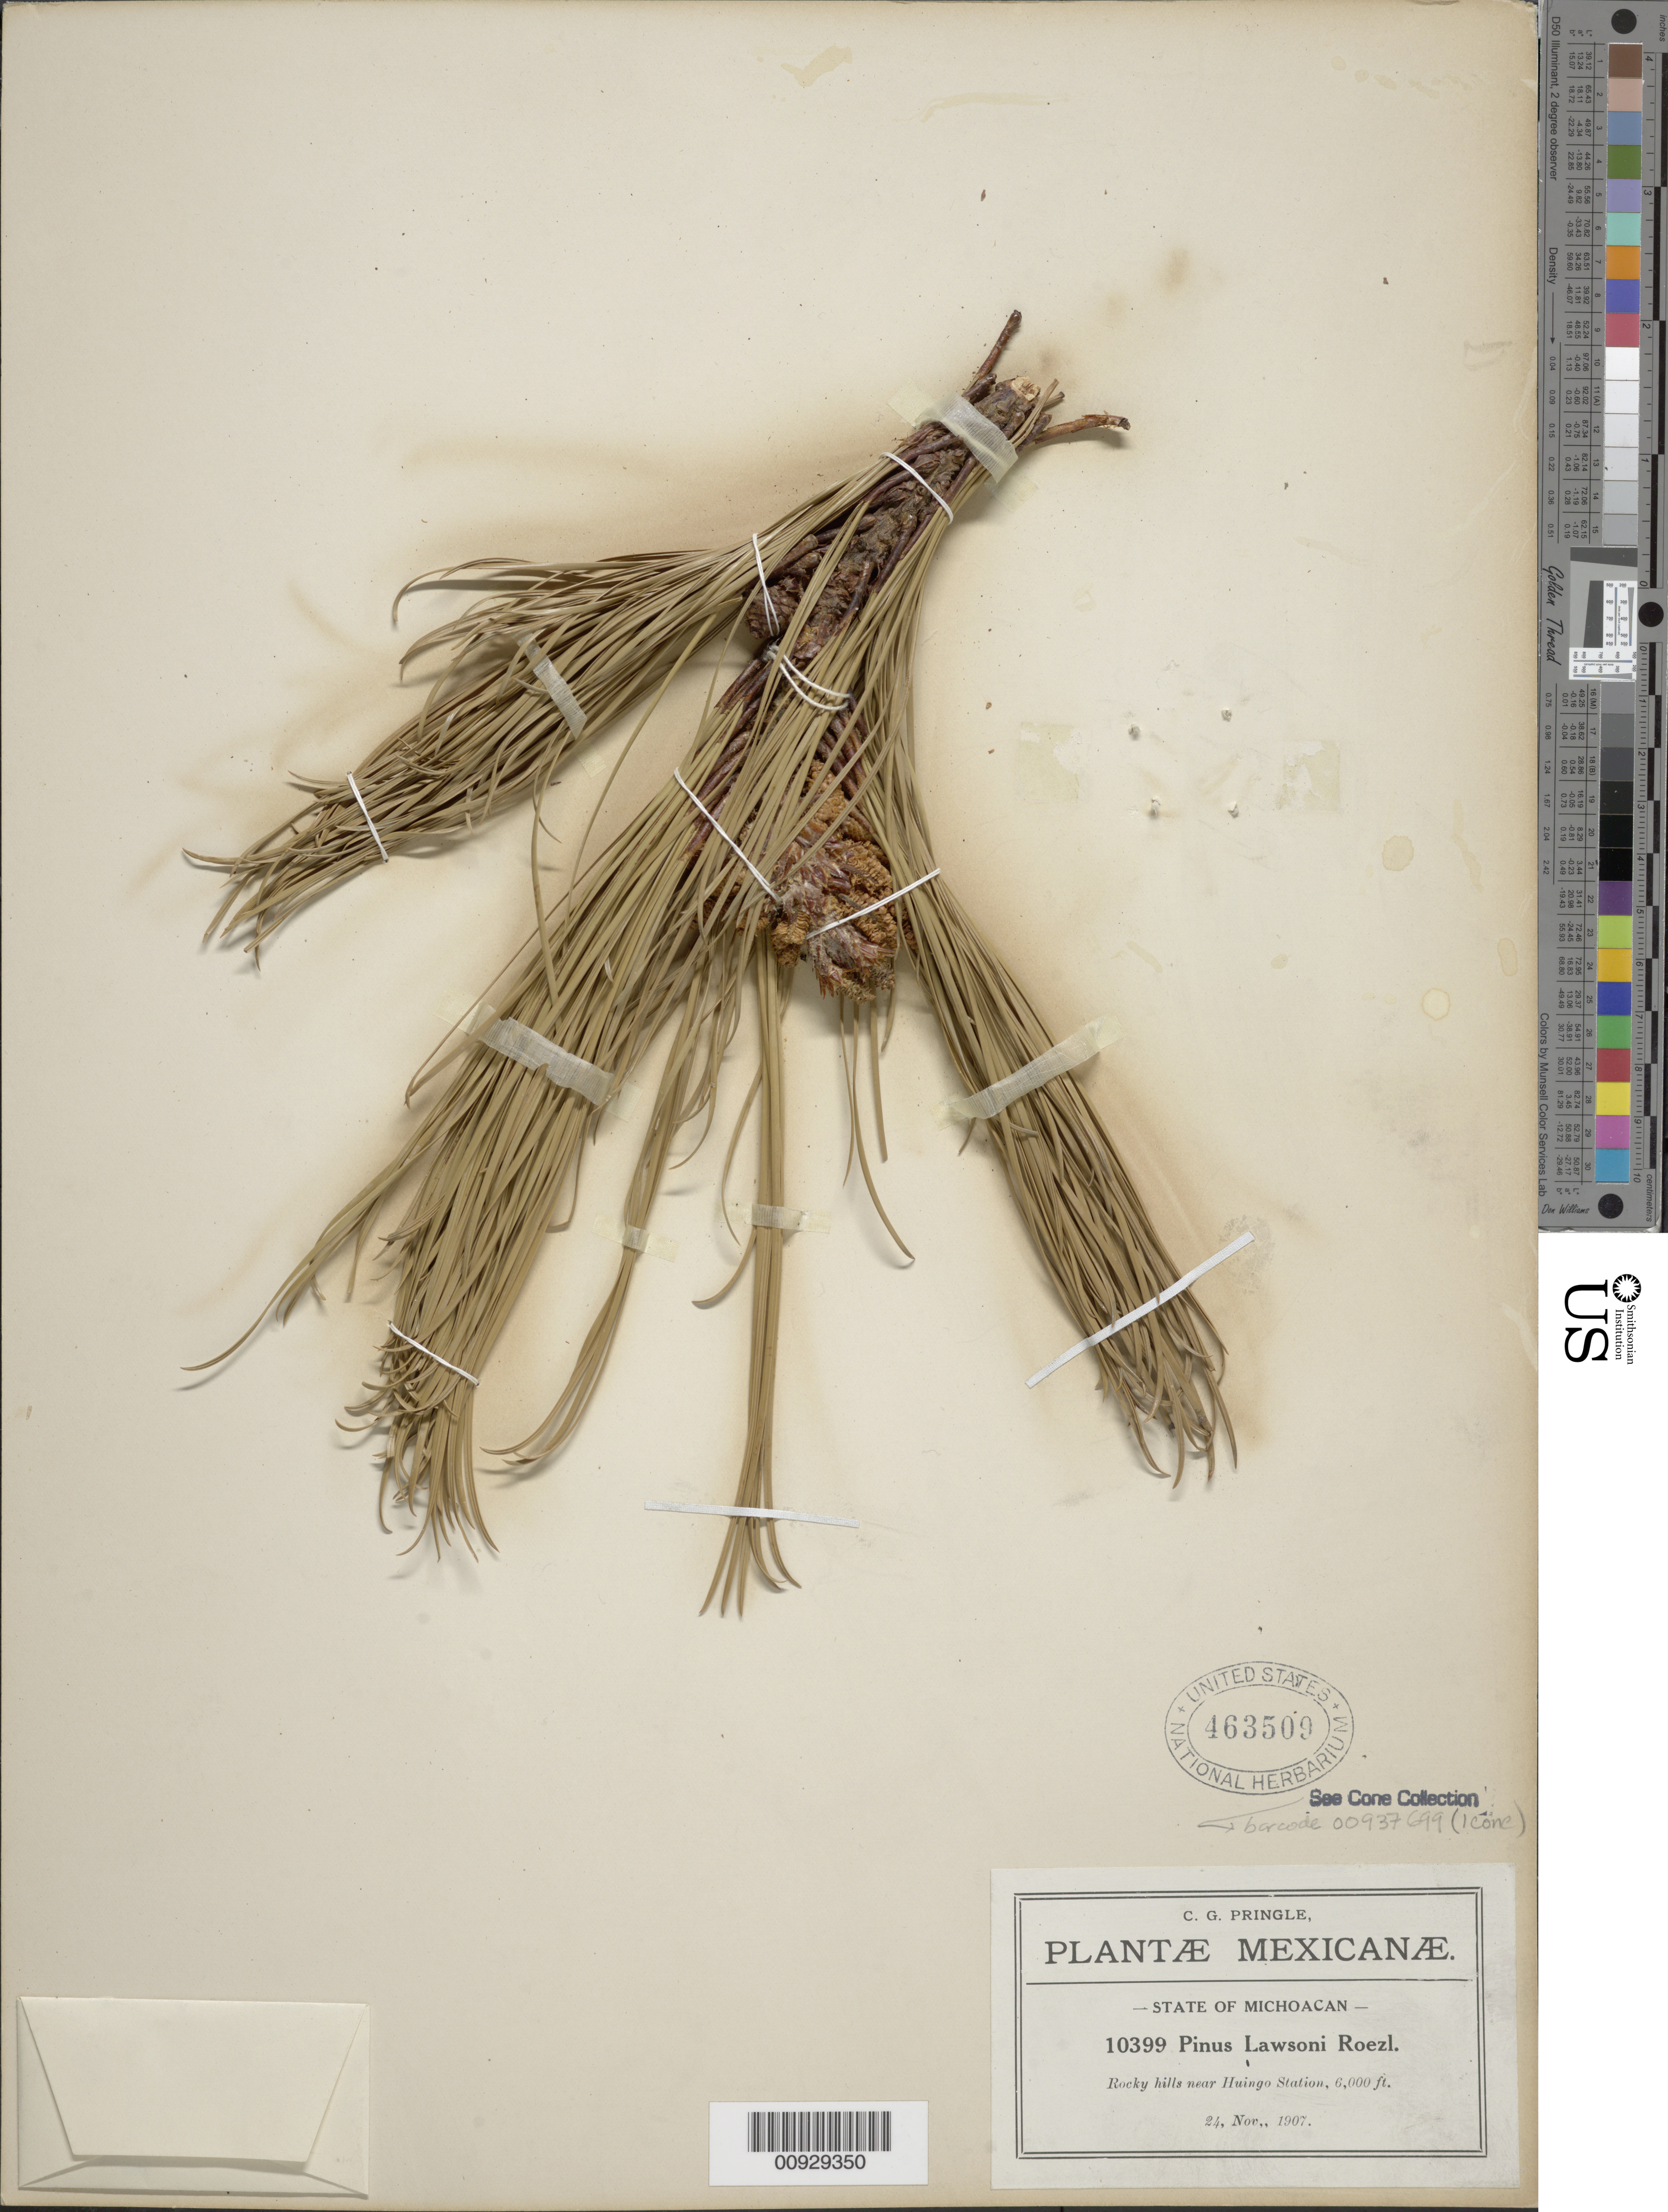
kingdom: Plantae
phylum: Tracheophyta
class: Pinopsida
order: Pinales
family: Pinaceae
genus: Pinus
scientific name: Pinus lawsonii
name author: Roezl ex Gordon & Glend.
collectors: C. G. Pringle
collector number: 10399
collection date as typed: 24 Nov 1907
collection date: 1907-11-24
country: Mexico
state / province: Michoacán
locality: Near Huingo Station.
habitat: Rocky hills.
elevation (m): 1829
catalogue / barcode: US 463509